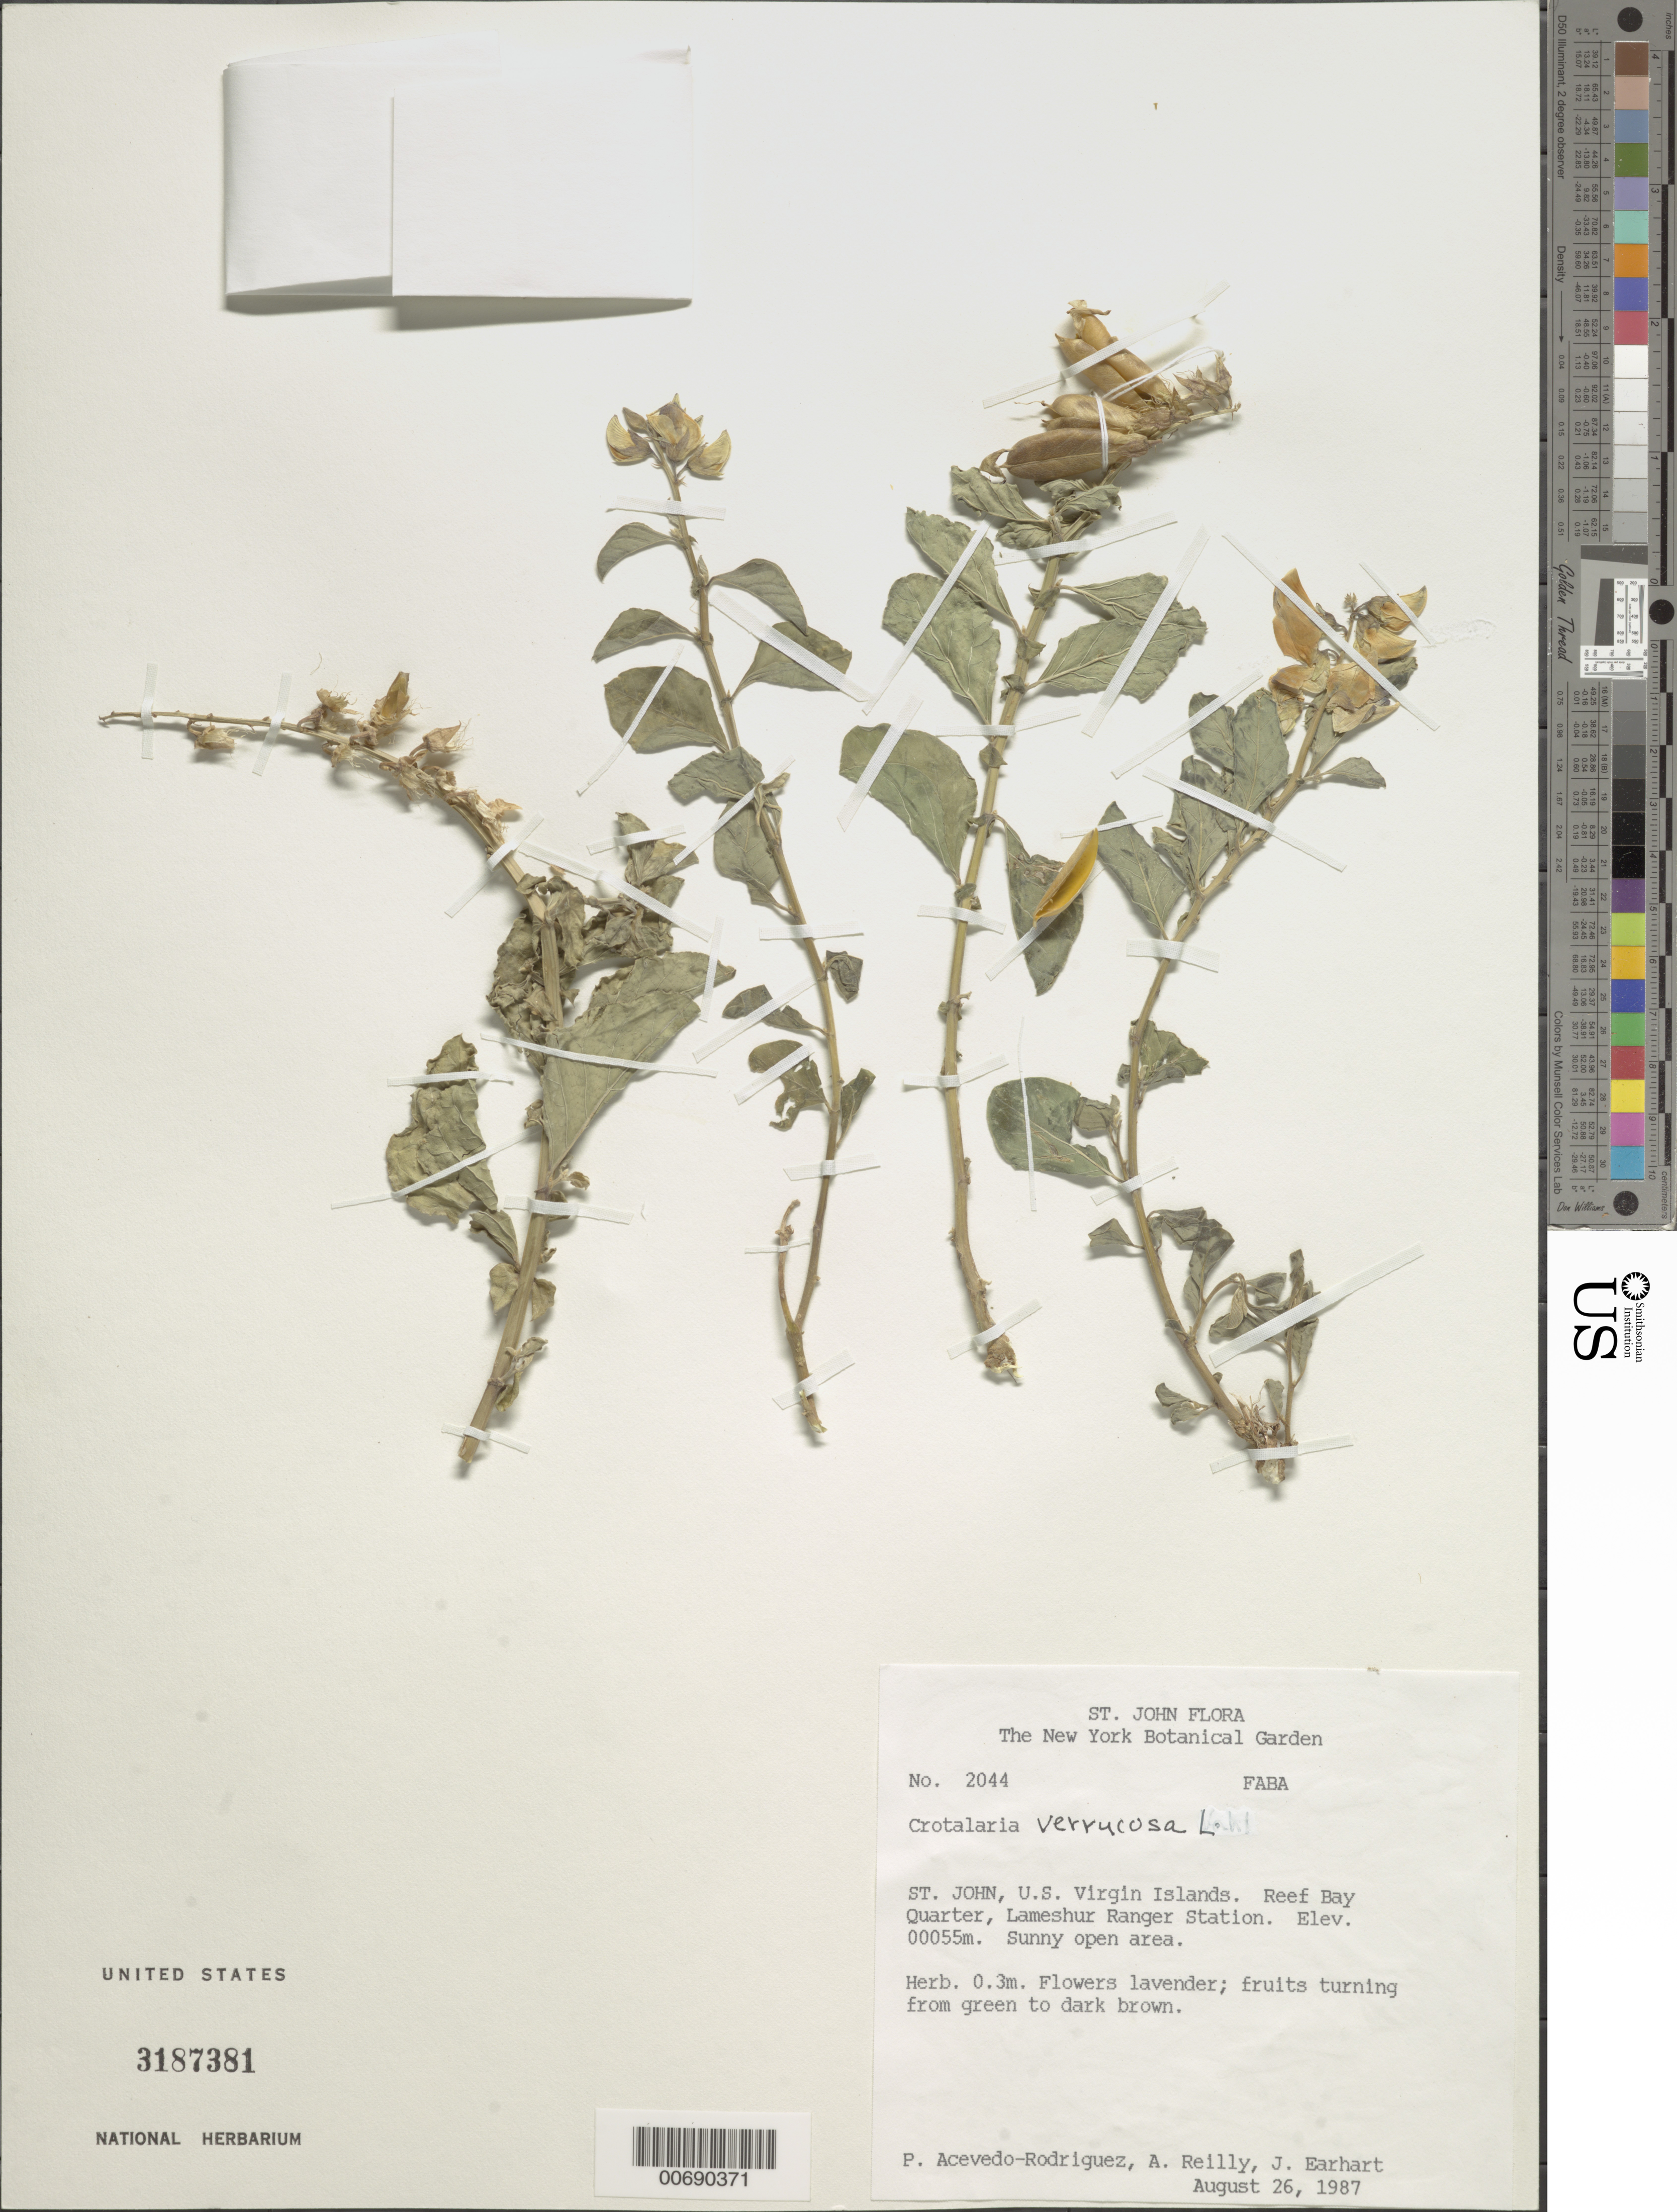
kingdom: Plantae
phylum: Tracheophyta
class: Magnoliopsida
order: Fabales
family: Fabaceae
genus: Crotalaria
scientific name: Crotalaria verrucosa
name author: L.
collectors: P. Acevedo-Rodr., A. Reilly & J. Earhart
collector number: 2044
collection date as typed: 26 Aug 1987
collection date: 1987-08-26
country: U.S. Virgin Islands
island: St. John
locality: Reef Bay Quarter; Lameshur Ranger Station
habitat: Sunny open area.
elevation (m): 55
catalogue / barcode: US 3187381